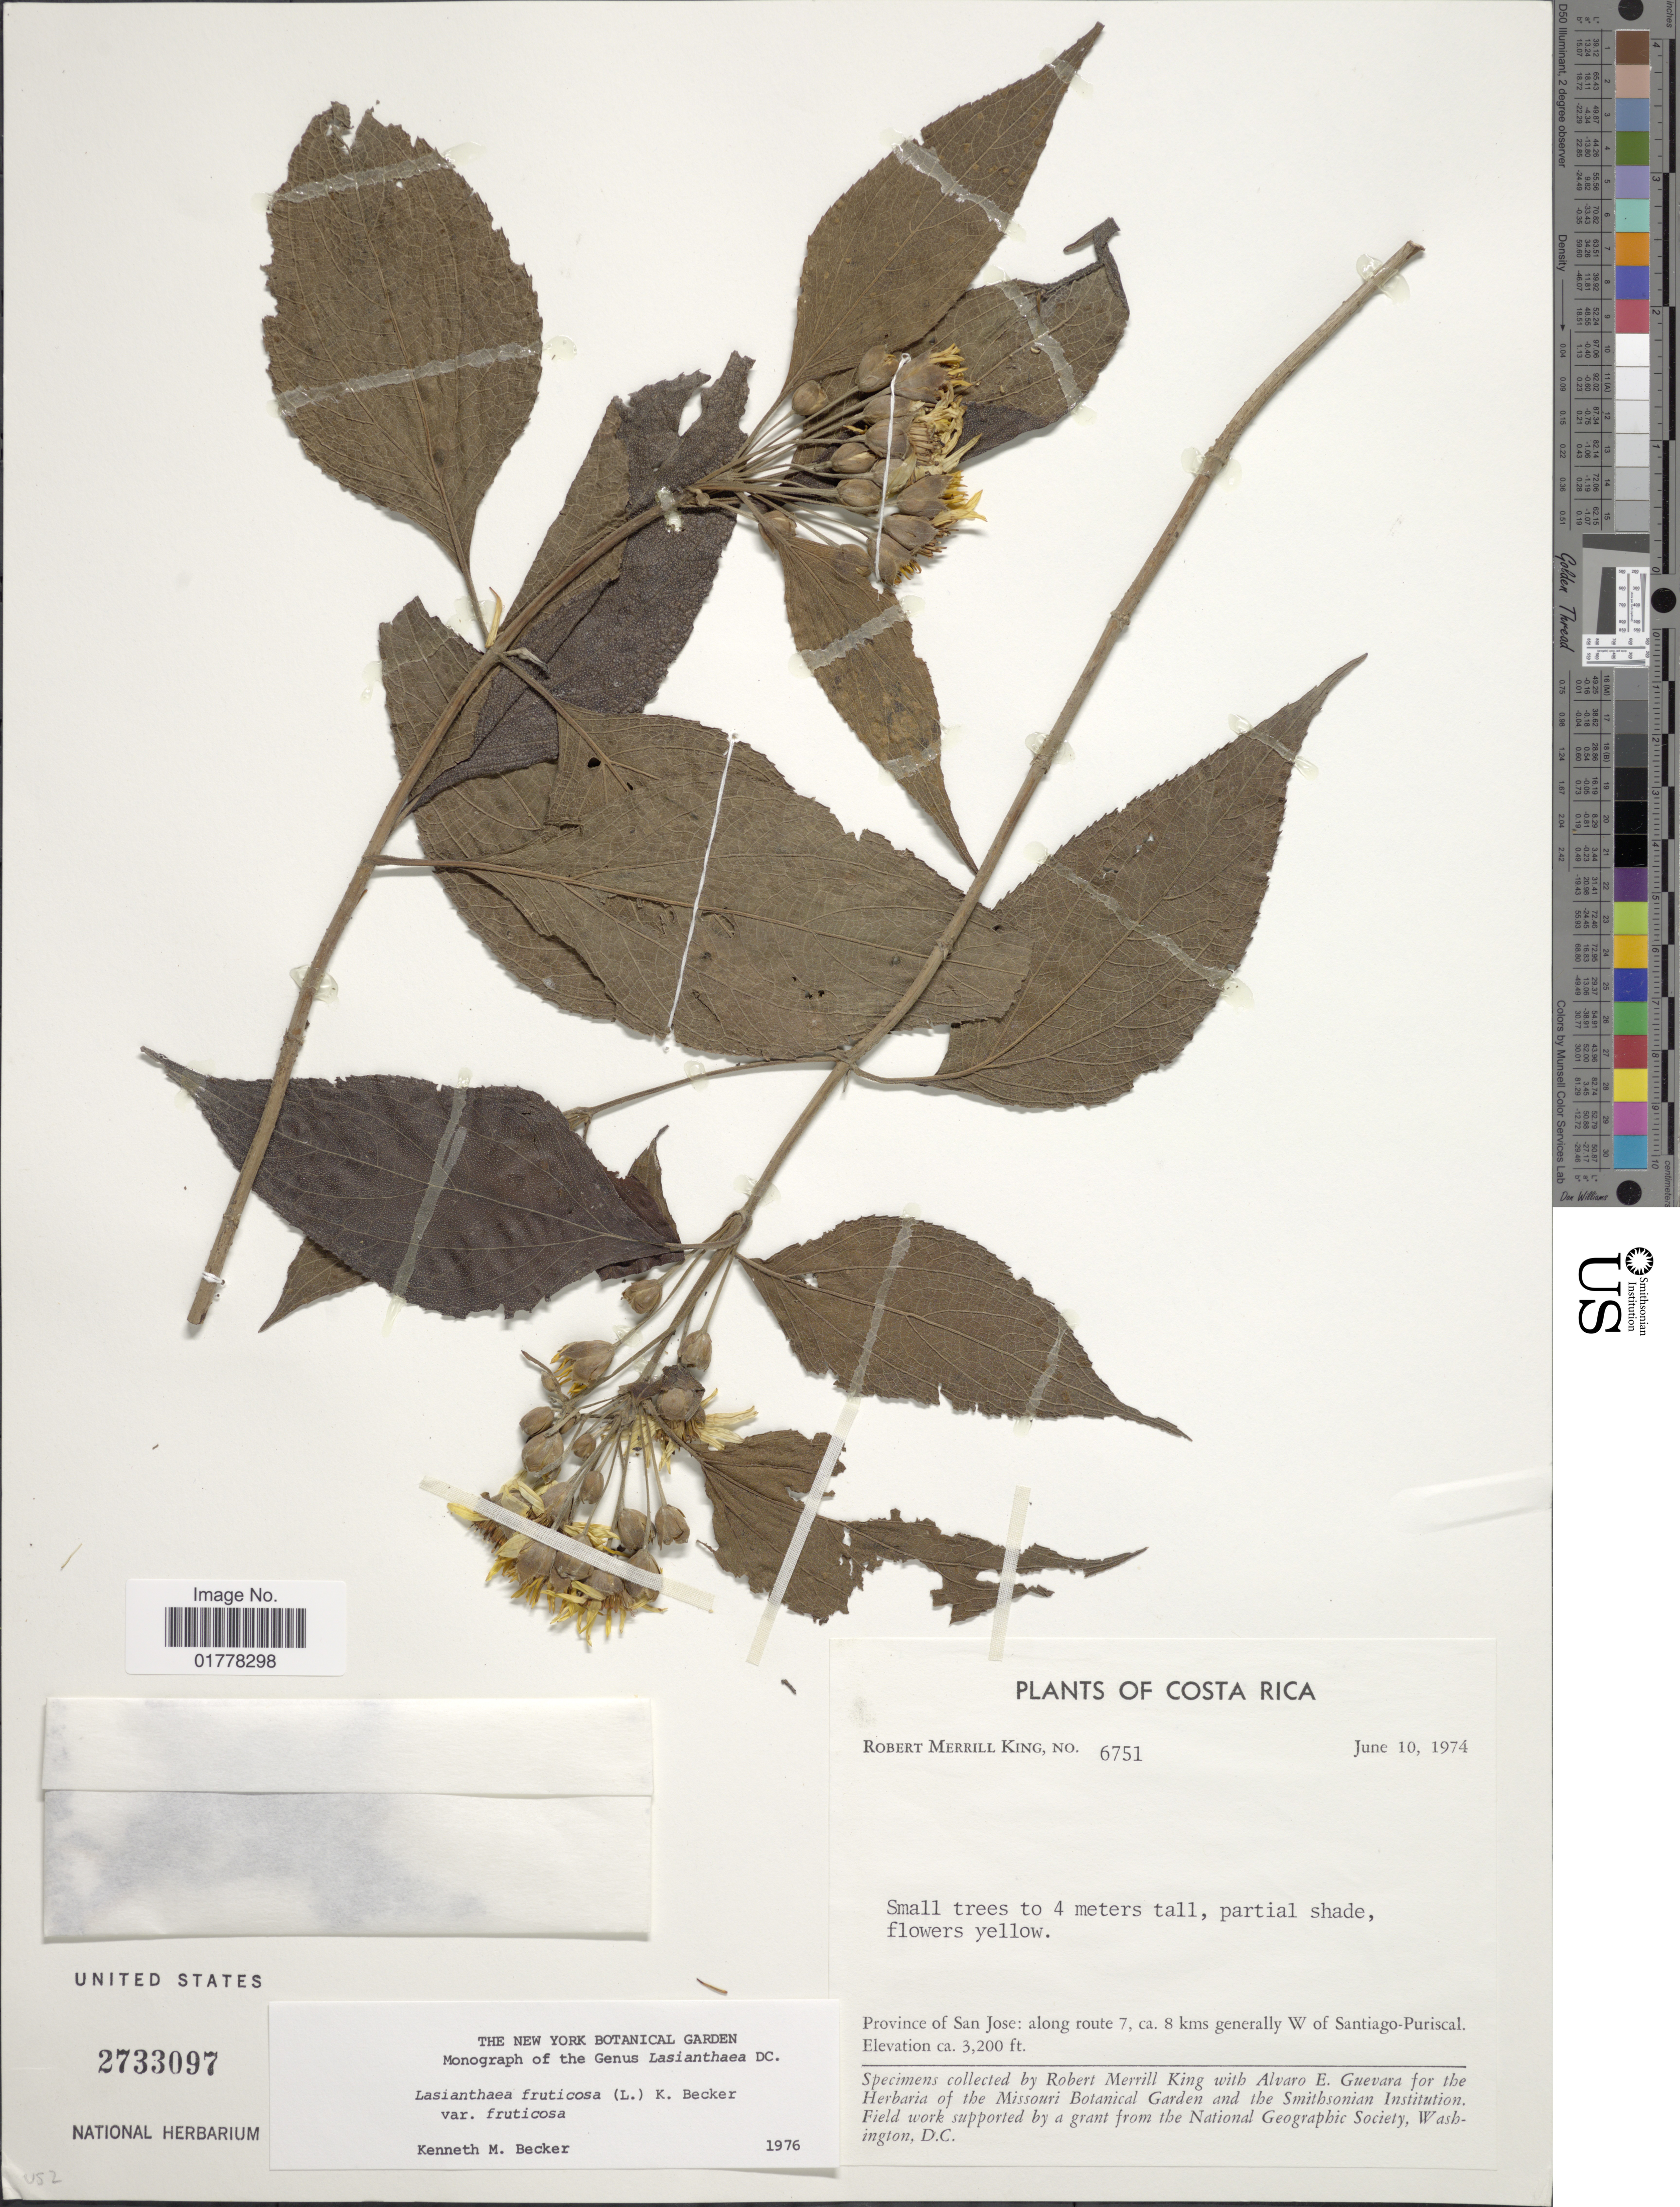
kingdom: Plantae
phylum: Tracheophyta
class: Magnoliopsida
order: Asterales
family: Asteraceae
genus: Lasianthaea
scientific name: Lasianthaea fruticosa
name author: (L.) K.M. Becker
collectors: R. M. King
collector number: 6751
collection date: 1974-06-10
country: Costa Rica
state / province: San José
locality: Province of San Jose: along route 7, ca. 8 kms generally W of Santiago-Puriscal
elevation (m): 975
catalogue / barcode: US 2733097